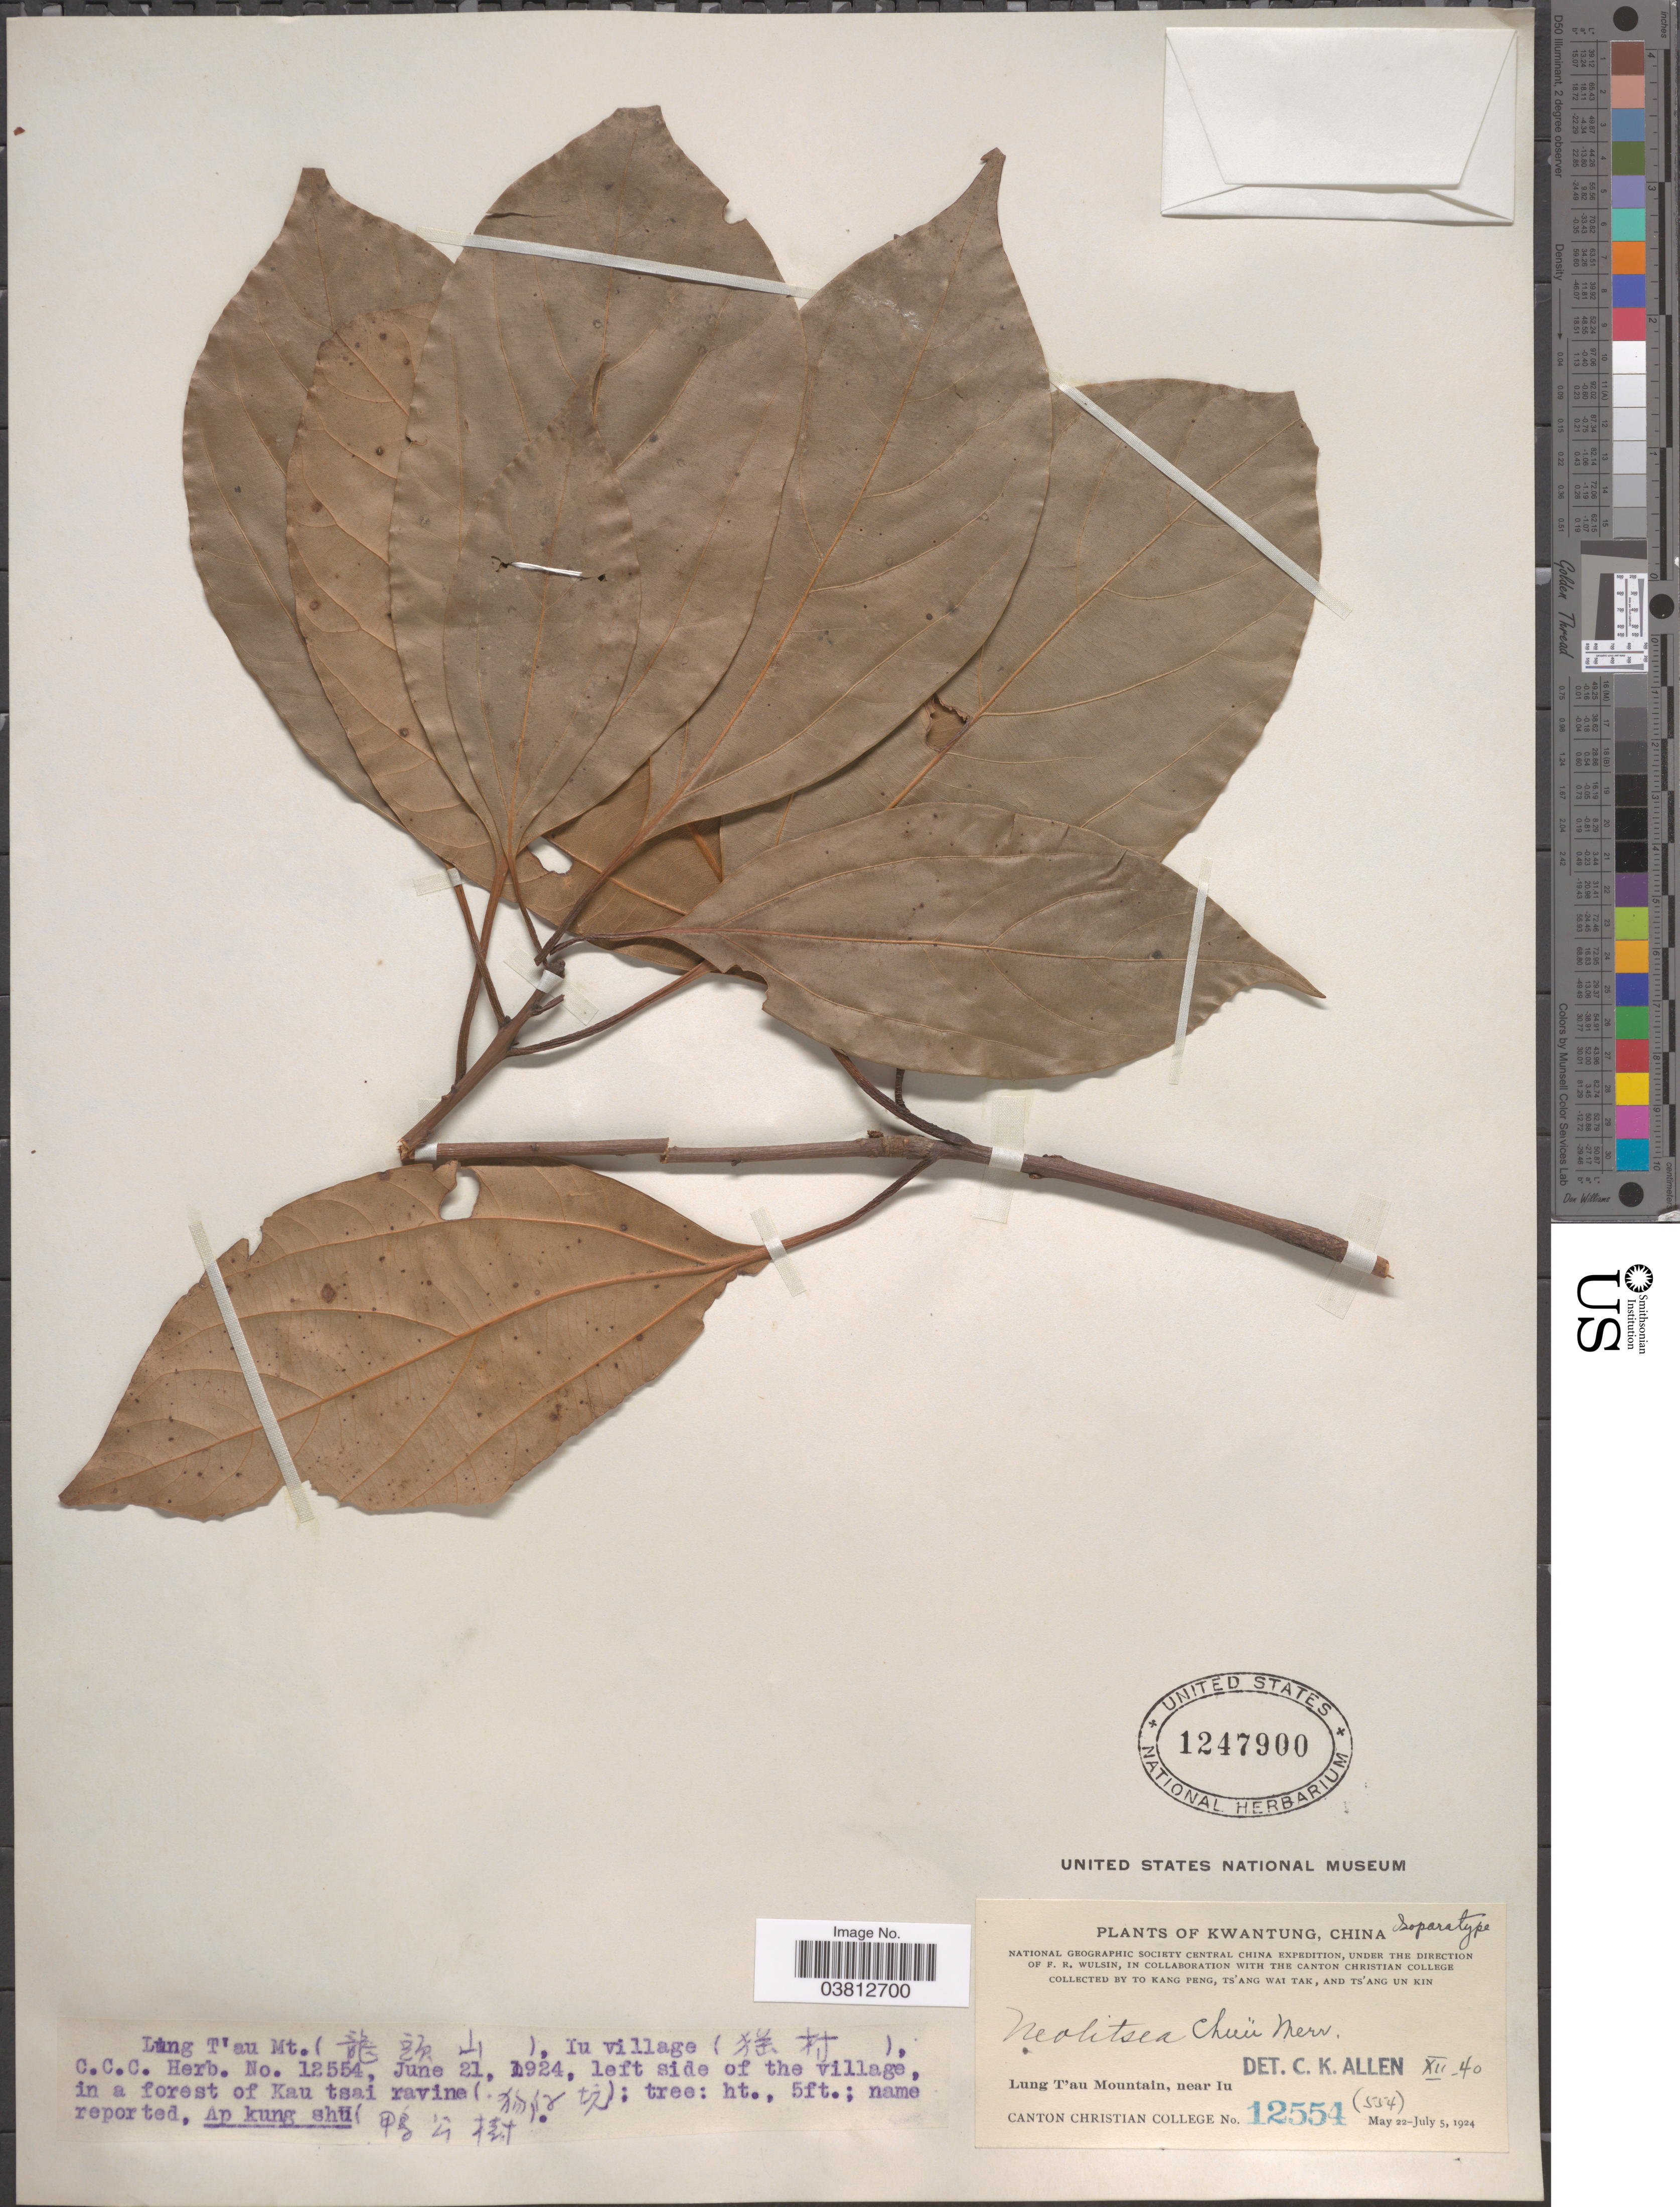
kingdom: Plantae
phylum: Tracheophyta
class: Magnoliopsida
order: Laurales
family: Lauraceae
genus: Neolitsea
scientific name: Neolitsea chui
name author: Merr.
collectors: T. K. Peng, W. T. Tsang & Ts' Ang Un Kin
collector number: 12554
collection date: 1924-06-21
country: China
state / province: Guangdong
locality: Kwangtung. Lung T'au Mountain, near Iu. Left side of the village, in a forest of Kau tsai ravine (X).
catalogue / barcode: US 1247900